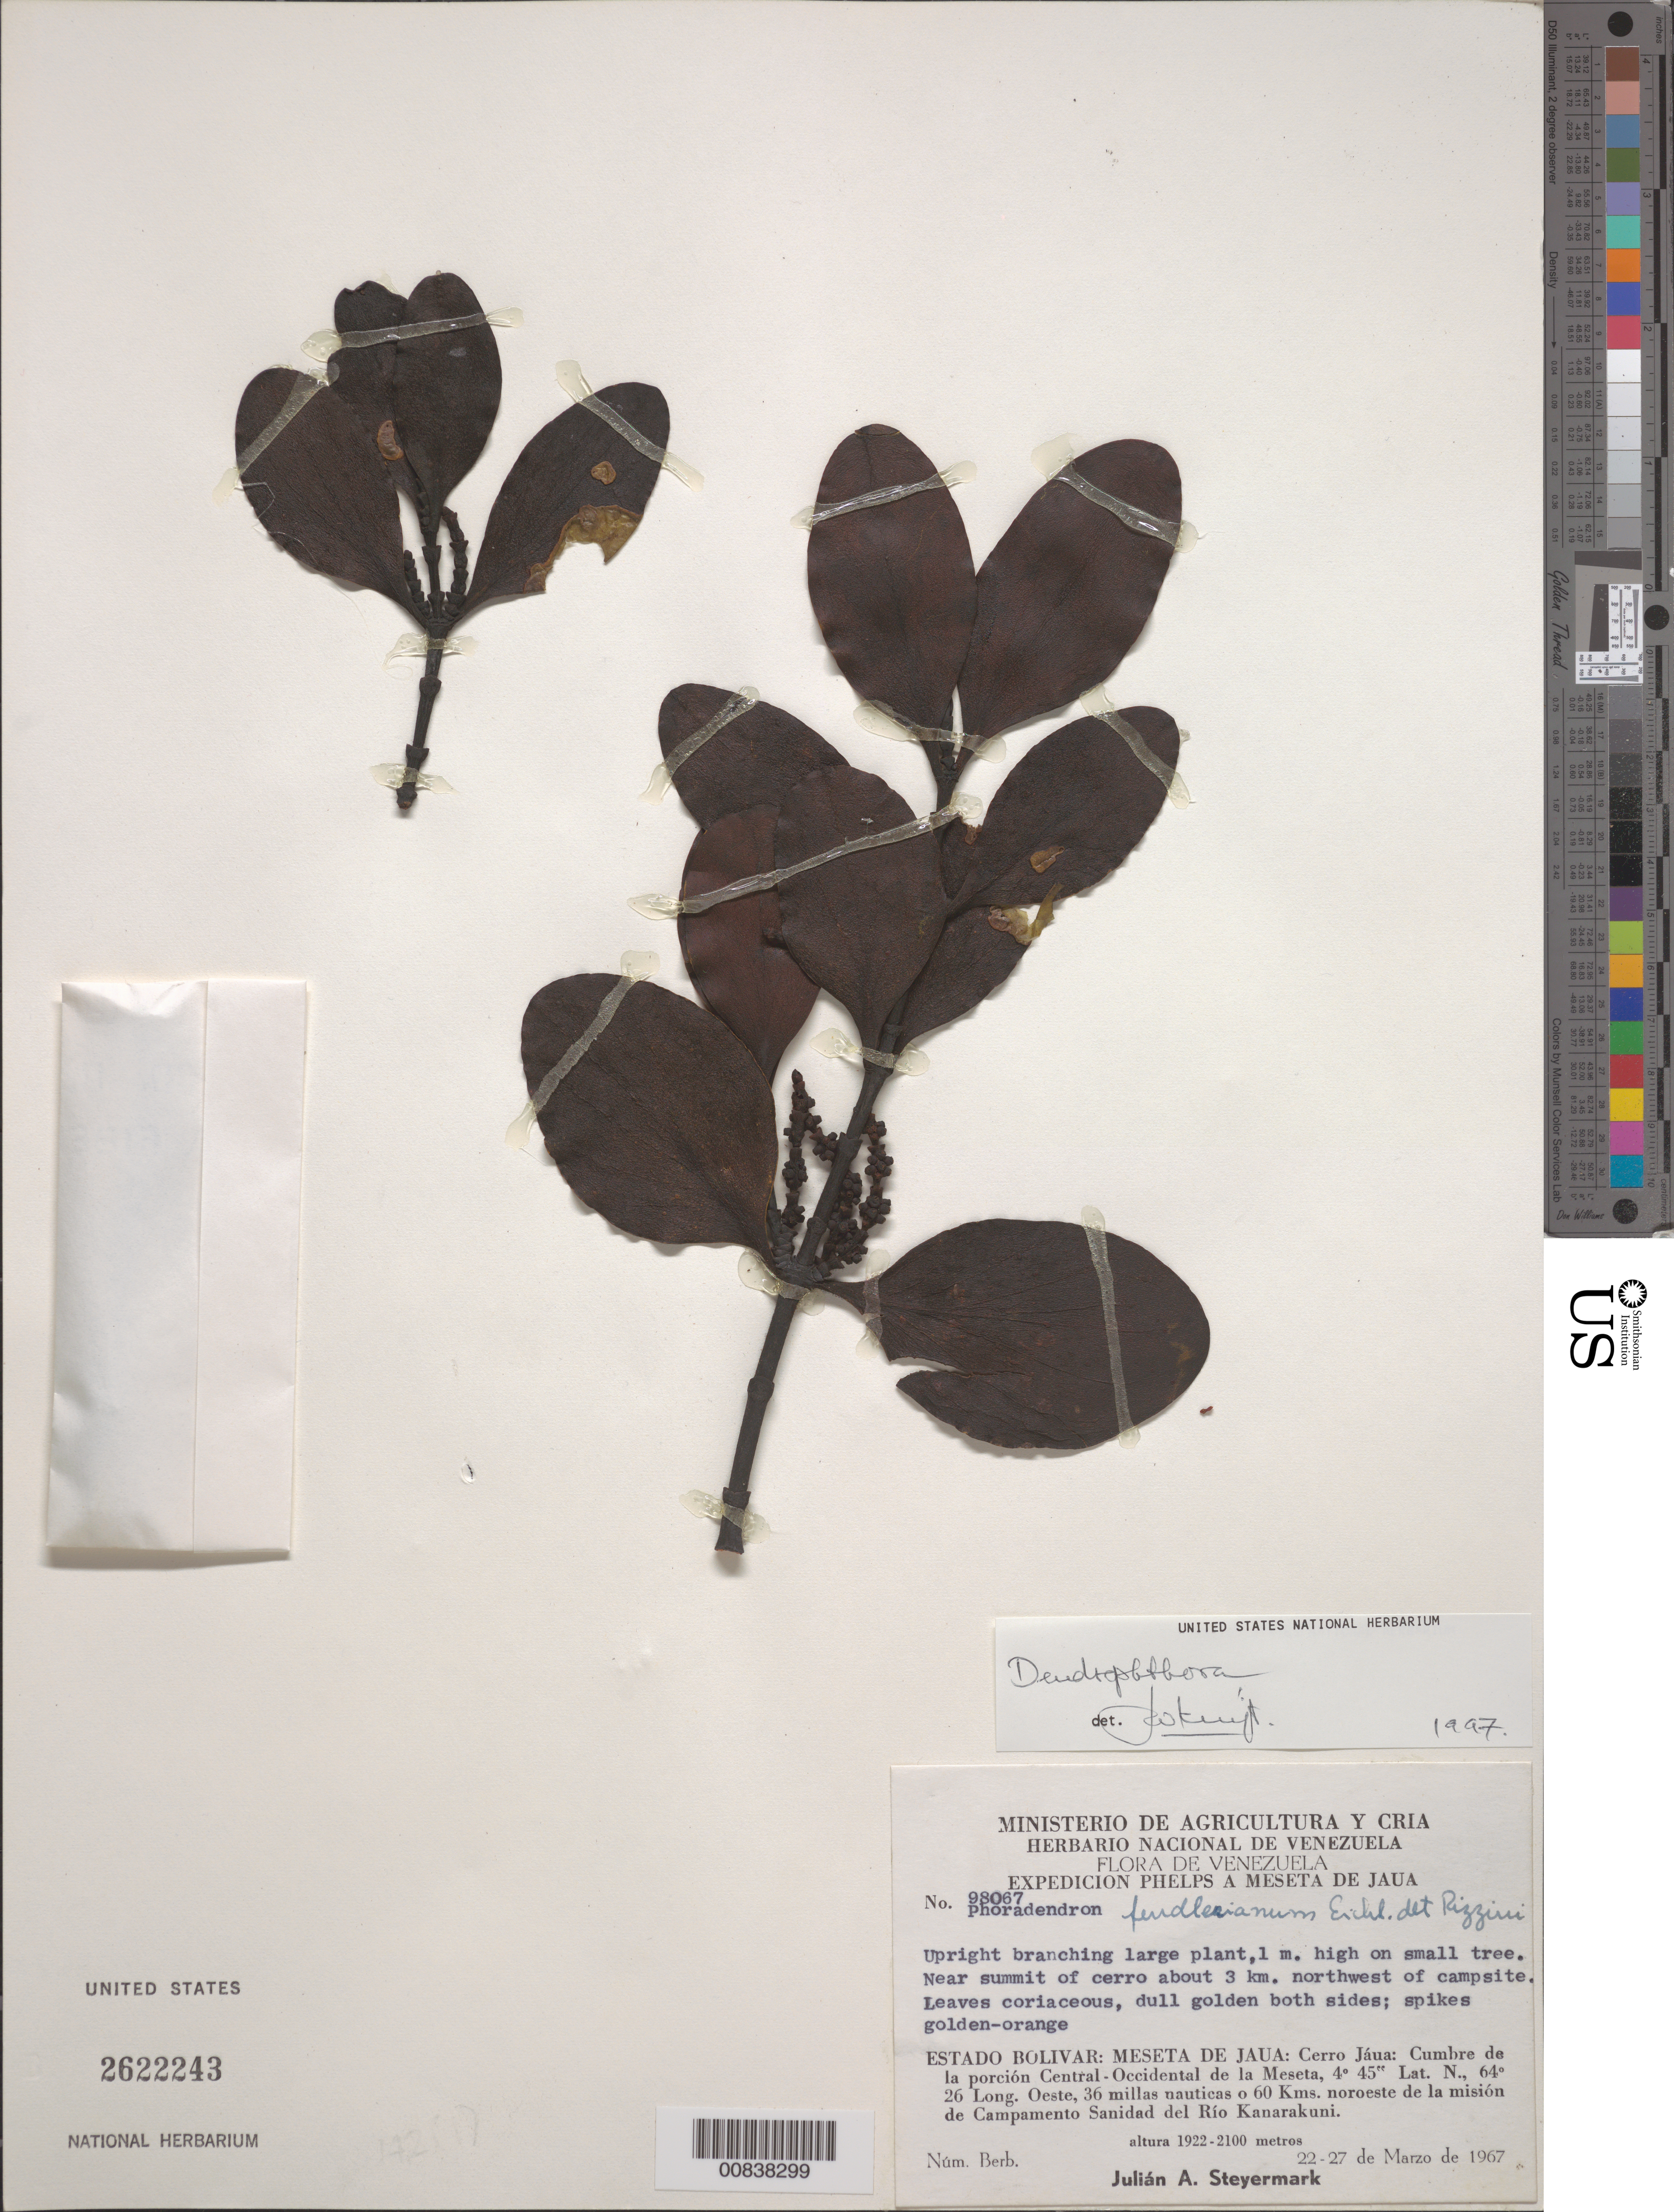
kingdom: Plantae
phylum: Tracheophyta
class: Magnoliopsida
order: Santalales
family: Viscaceae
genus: Dendrophthora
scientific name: Dendrophthora sp.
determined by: Kuijt, Job, (CANADA)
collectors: J. Steyermark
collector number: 98067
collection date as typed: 22-Mar-67 to 27-Mar-67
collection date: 1967-03-22/1967-03-27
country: Venezuela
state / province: Bolívar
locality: Meseta del Jaua: Cerro Jáua, cumbre de la porcion Central-Occidental de la Meseta, 36 millas nauticas o 60 km NO de la mision de Campamento Sanidad del Río Kanarakuni; NW of campsite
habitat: Near summit of cerro, 1m high on small tree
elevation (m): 1922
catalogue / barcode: US 2622243